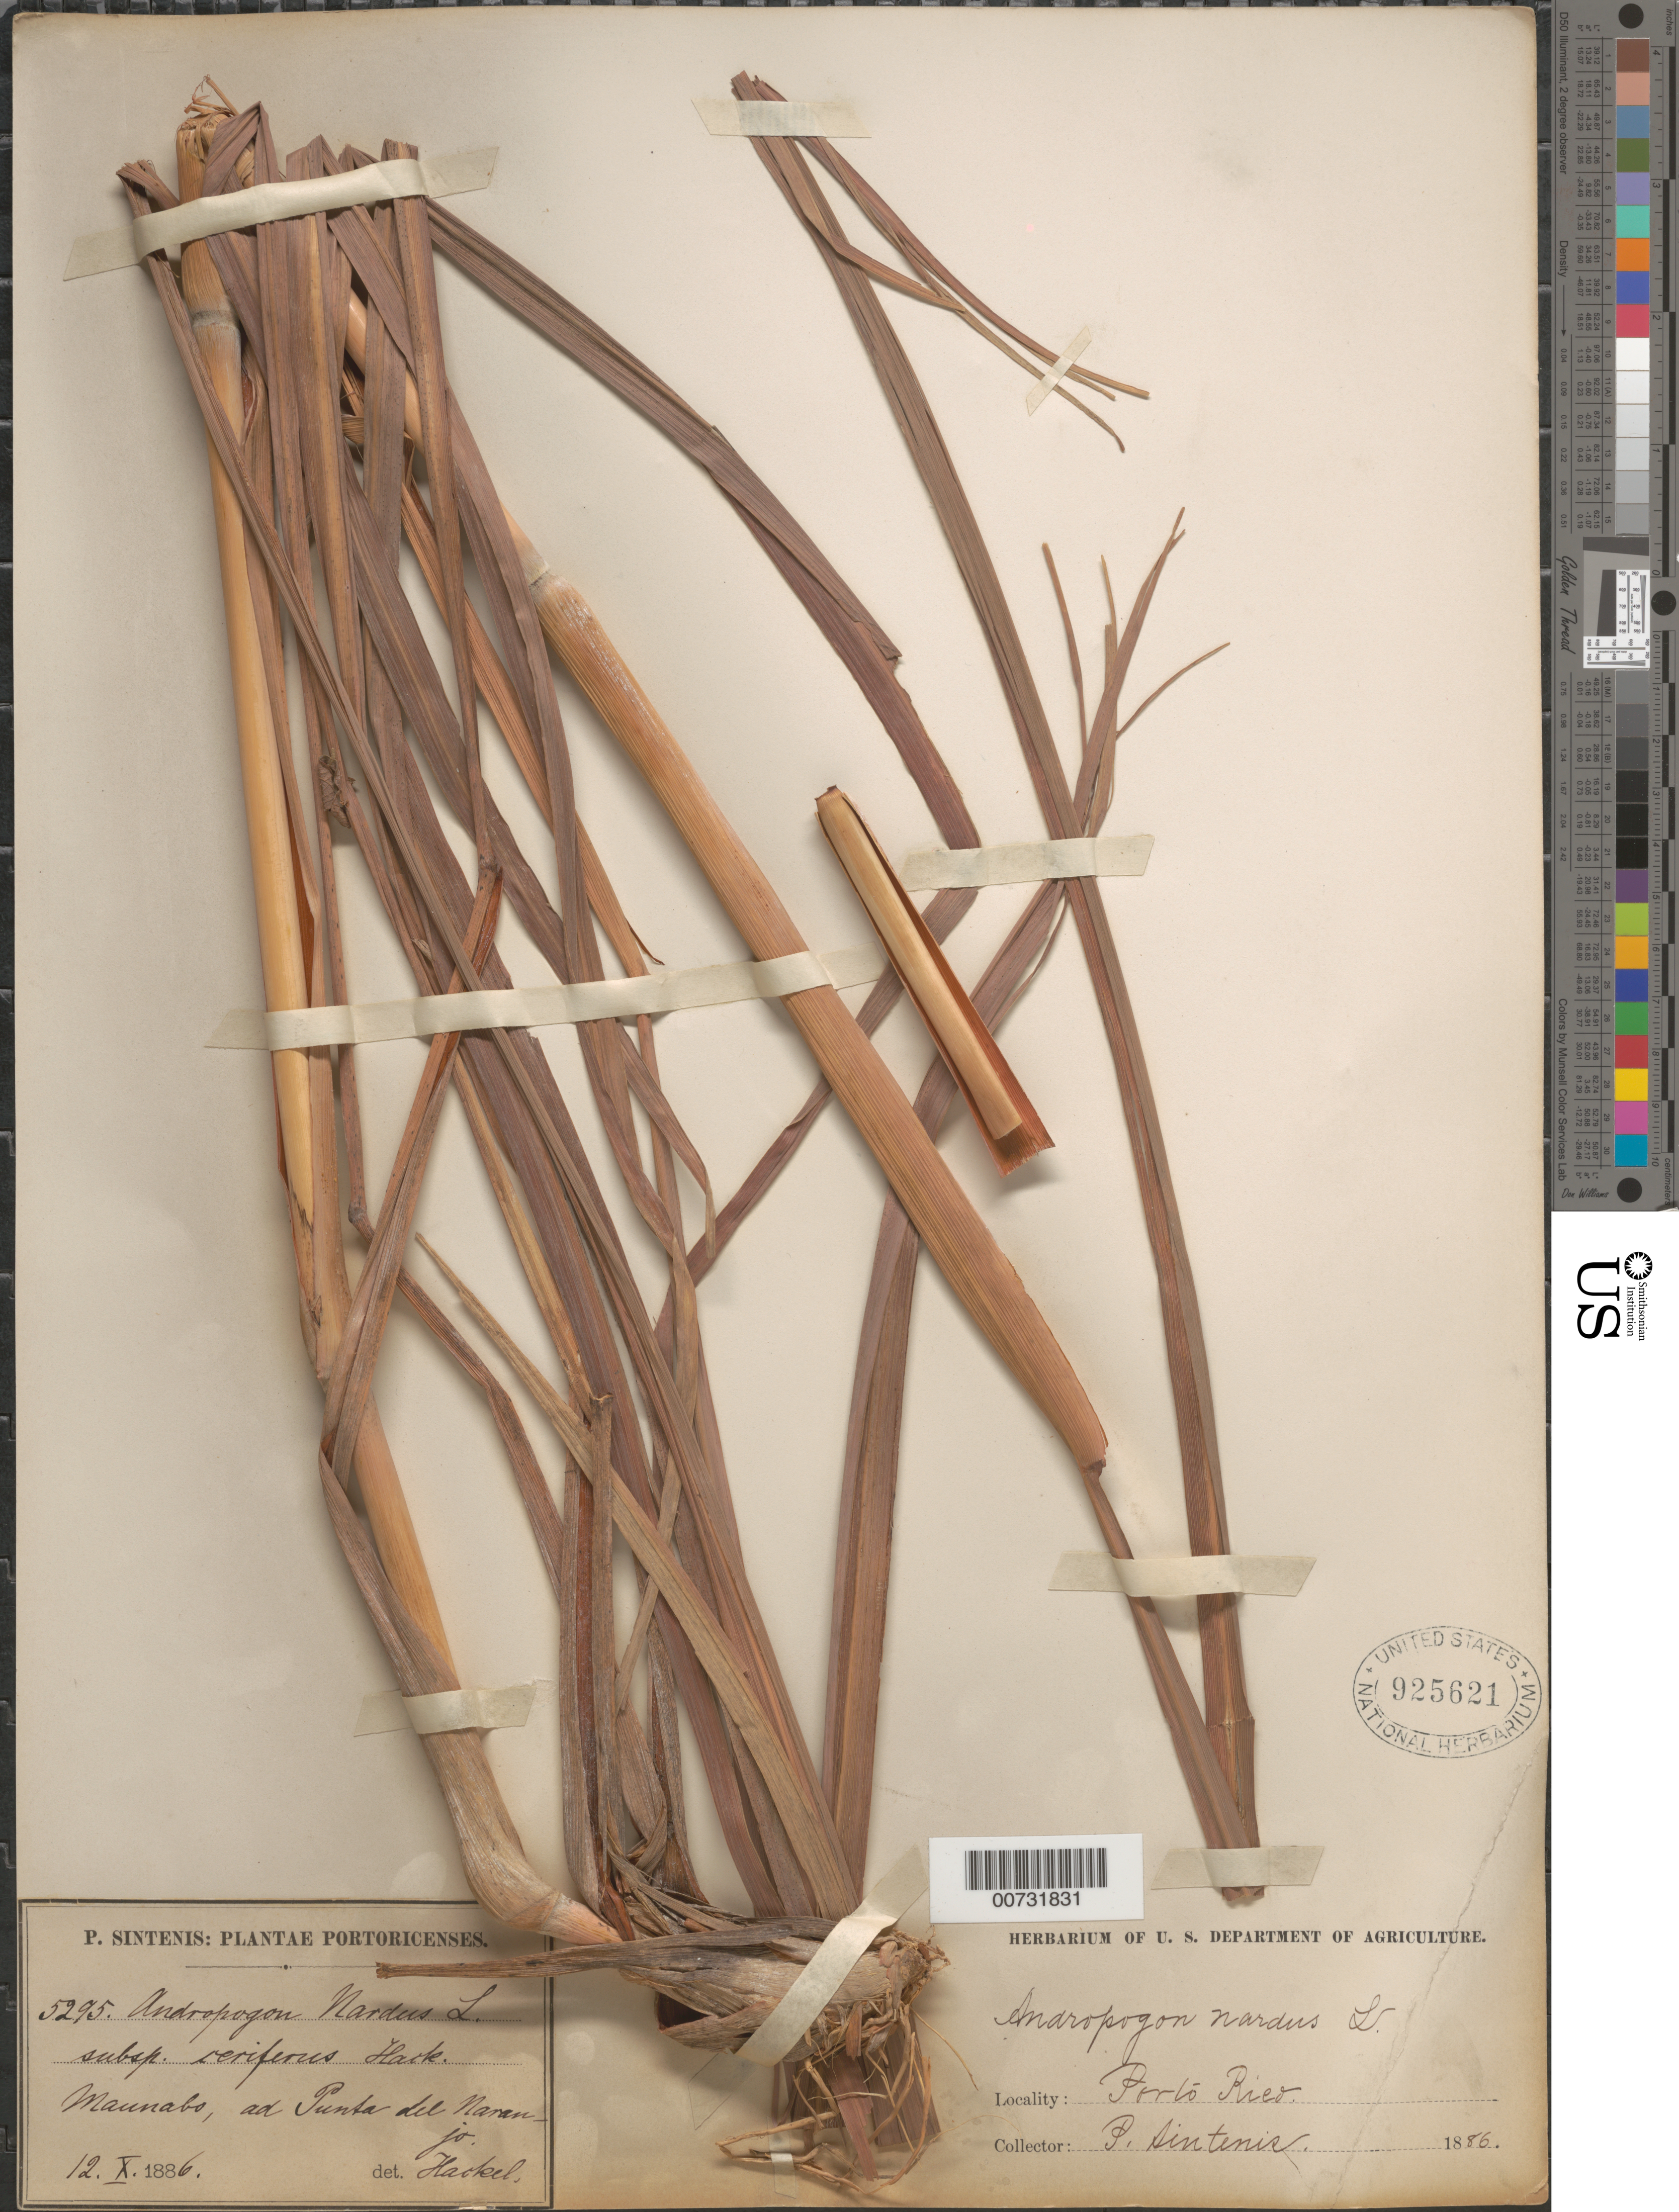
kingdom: Plantae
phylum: Tracheophyta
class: Liliopsida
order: Poales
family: Poaceae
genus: Cymbopogon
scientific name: Cymbopogon citratus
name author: (DC.) Stapf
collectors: P. Sintenis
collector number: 5295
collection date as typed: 12 Oct 1886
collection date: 1886-10-12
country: Puerto Rico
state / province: Maunabo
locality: Maunabo, ad Punta del Narenjo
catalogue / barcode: US 925621